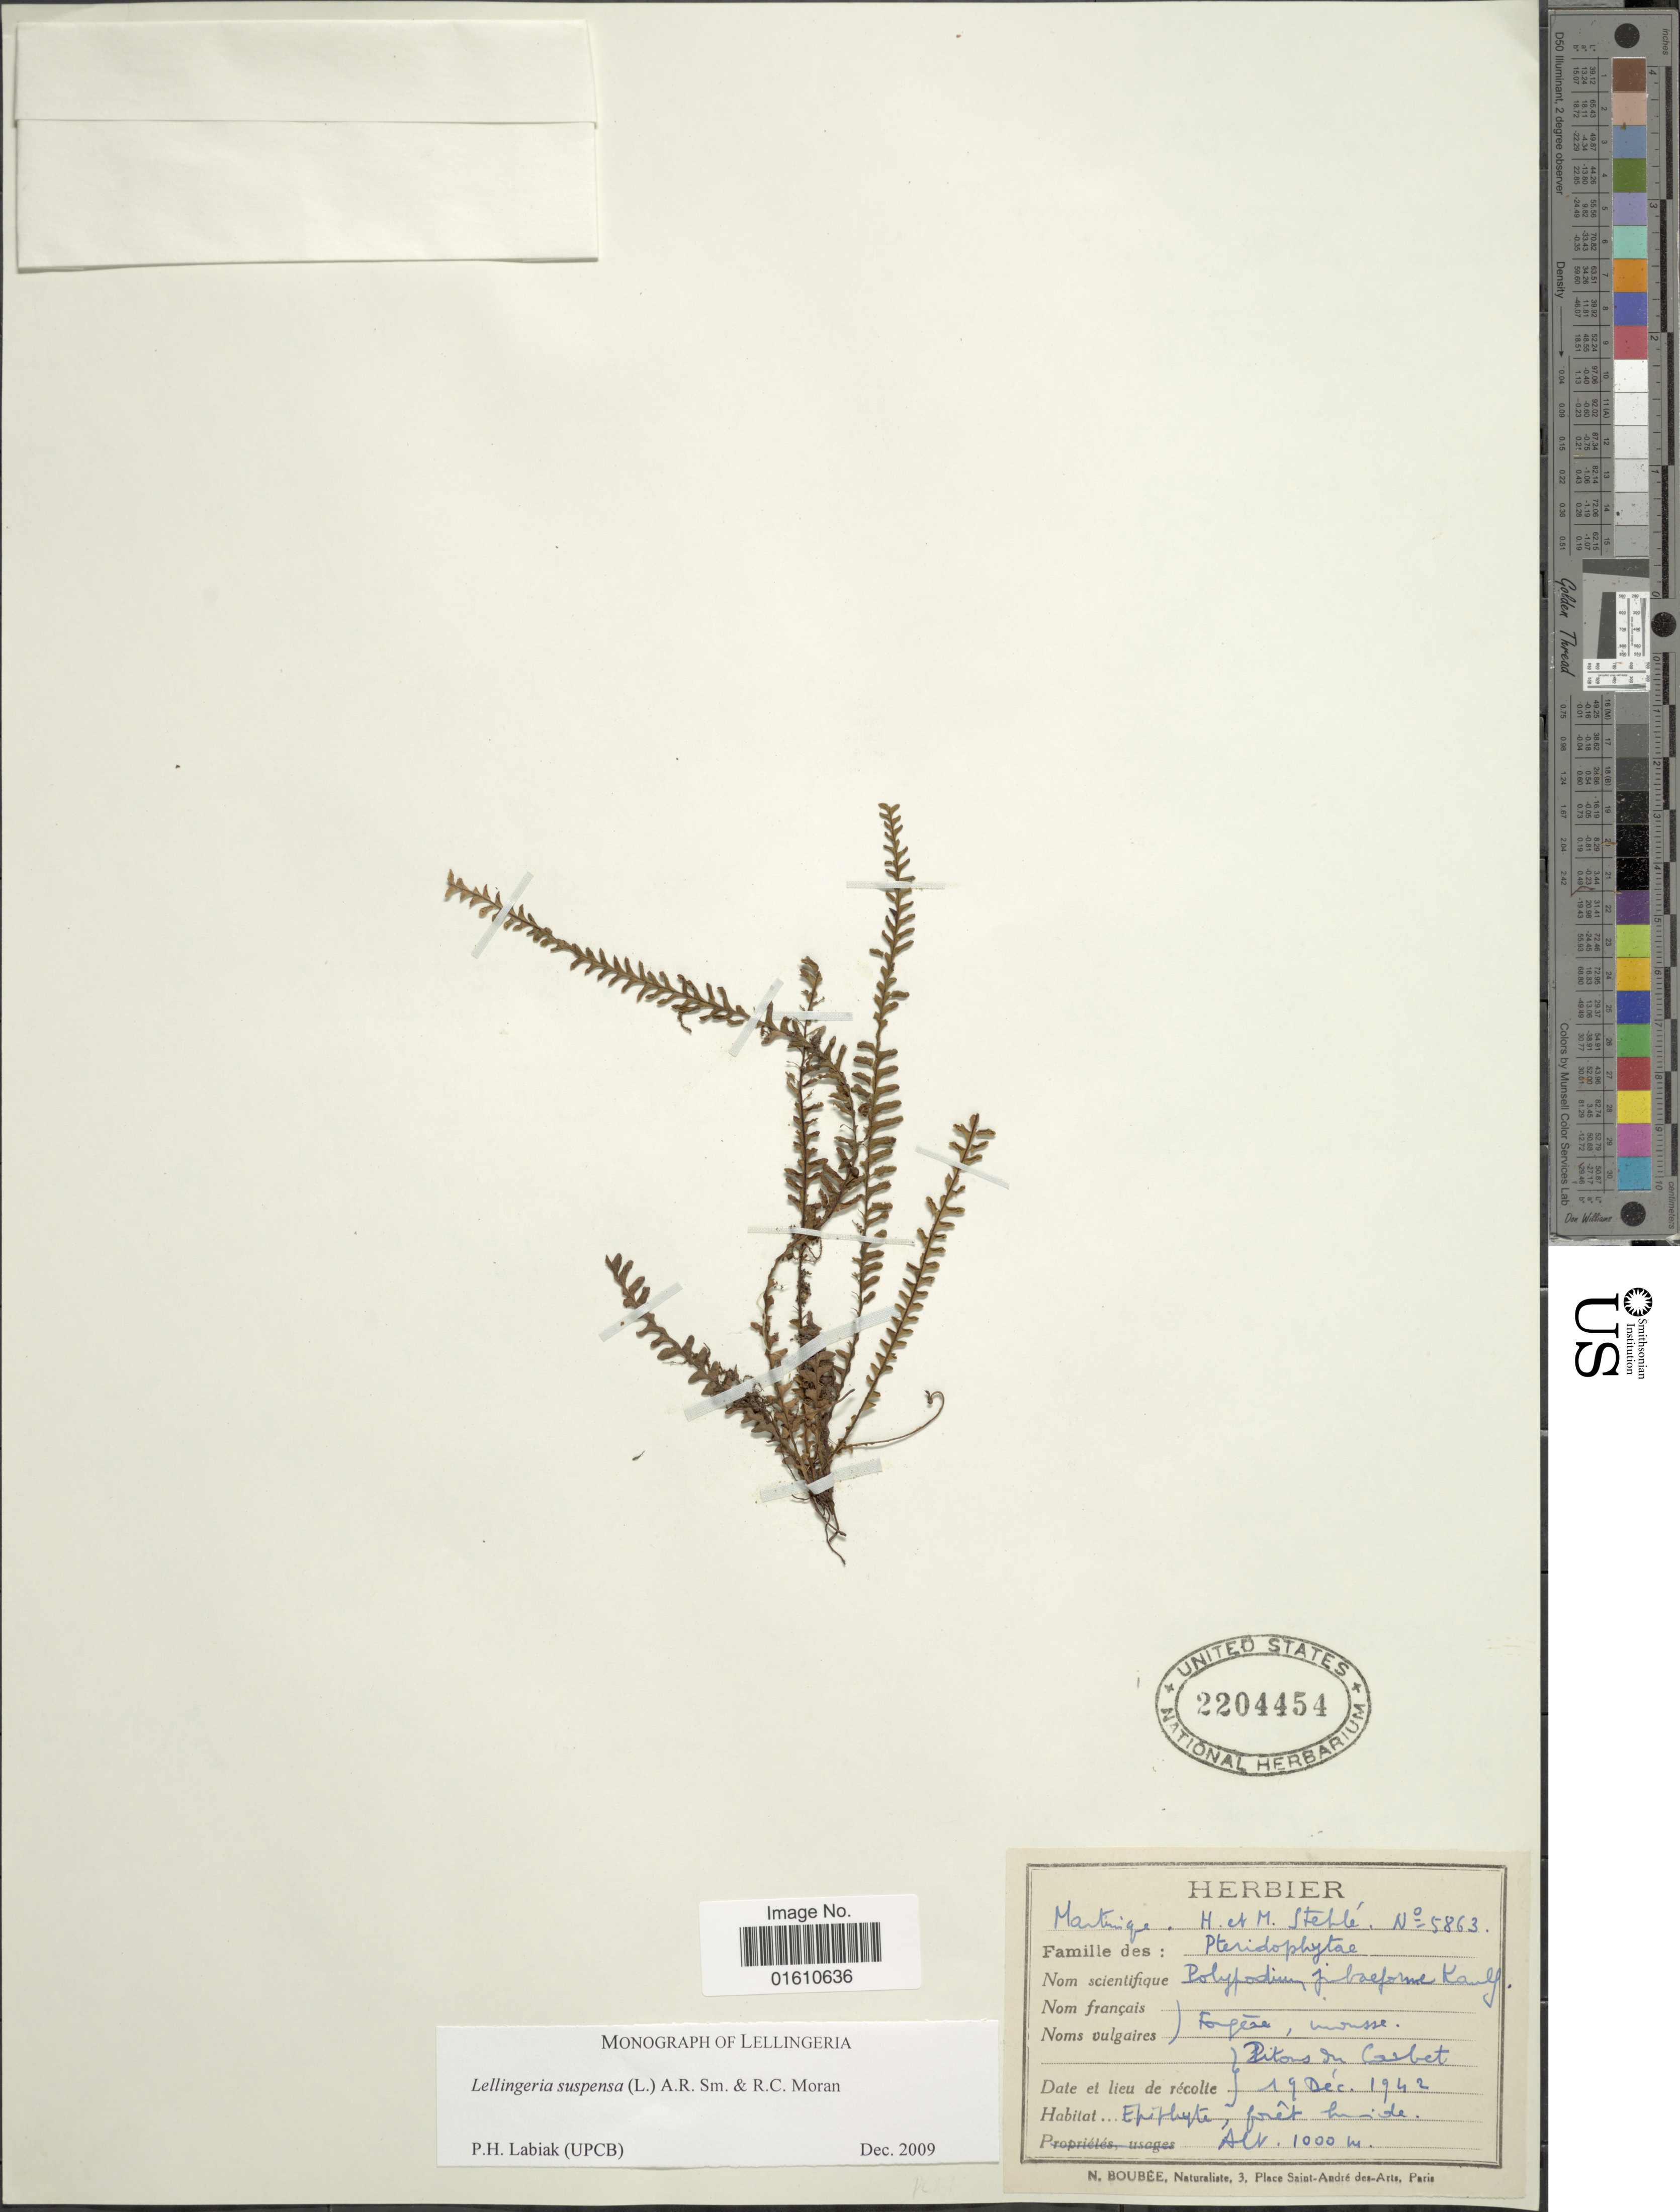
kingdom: Plantae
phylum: Tracheophyta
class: Polypodiopsida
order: Polypodiales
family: Polypodiaceae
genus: Lellingeria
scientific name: Lellingeria suspensa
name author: (L.) A.R. Sm. & R.C. Moran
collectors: H. Stehlé & M. Stehlé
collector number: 5863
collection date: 1942-12-19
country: Martinique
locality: Pitons du Cubet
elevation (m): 1000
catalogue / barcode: US 2204454